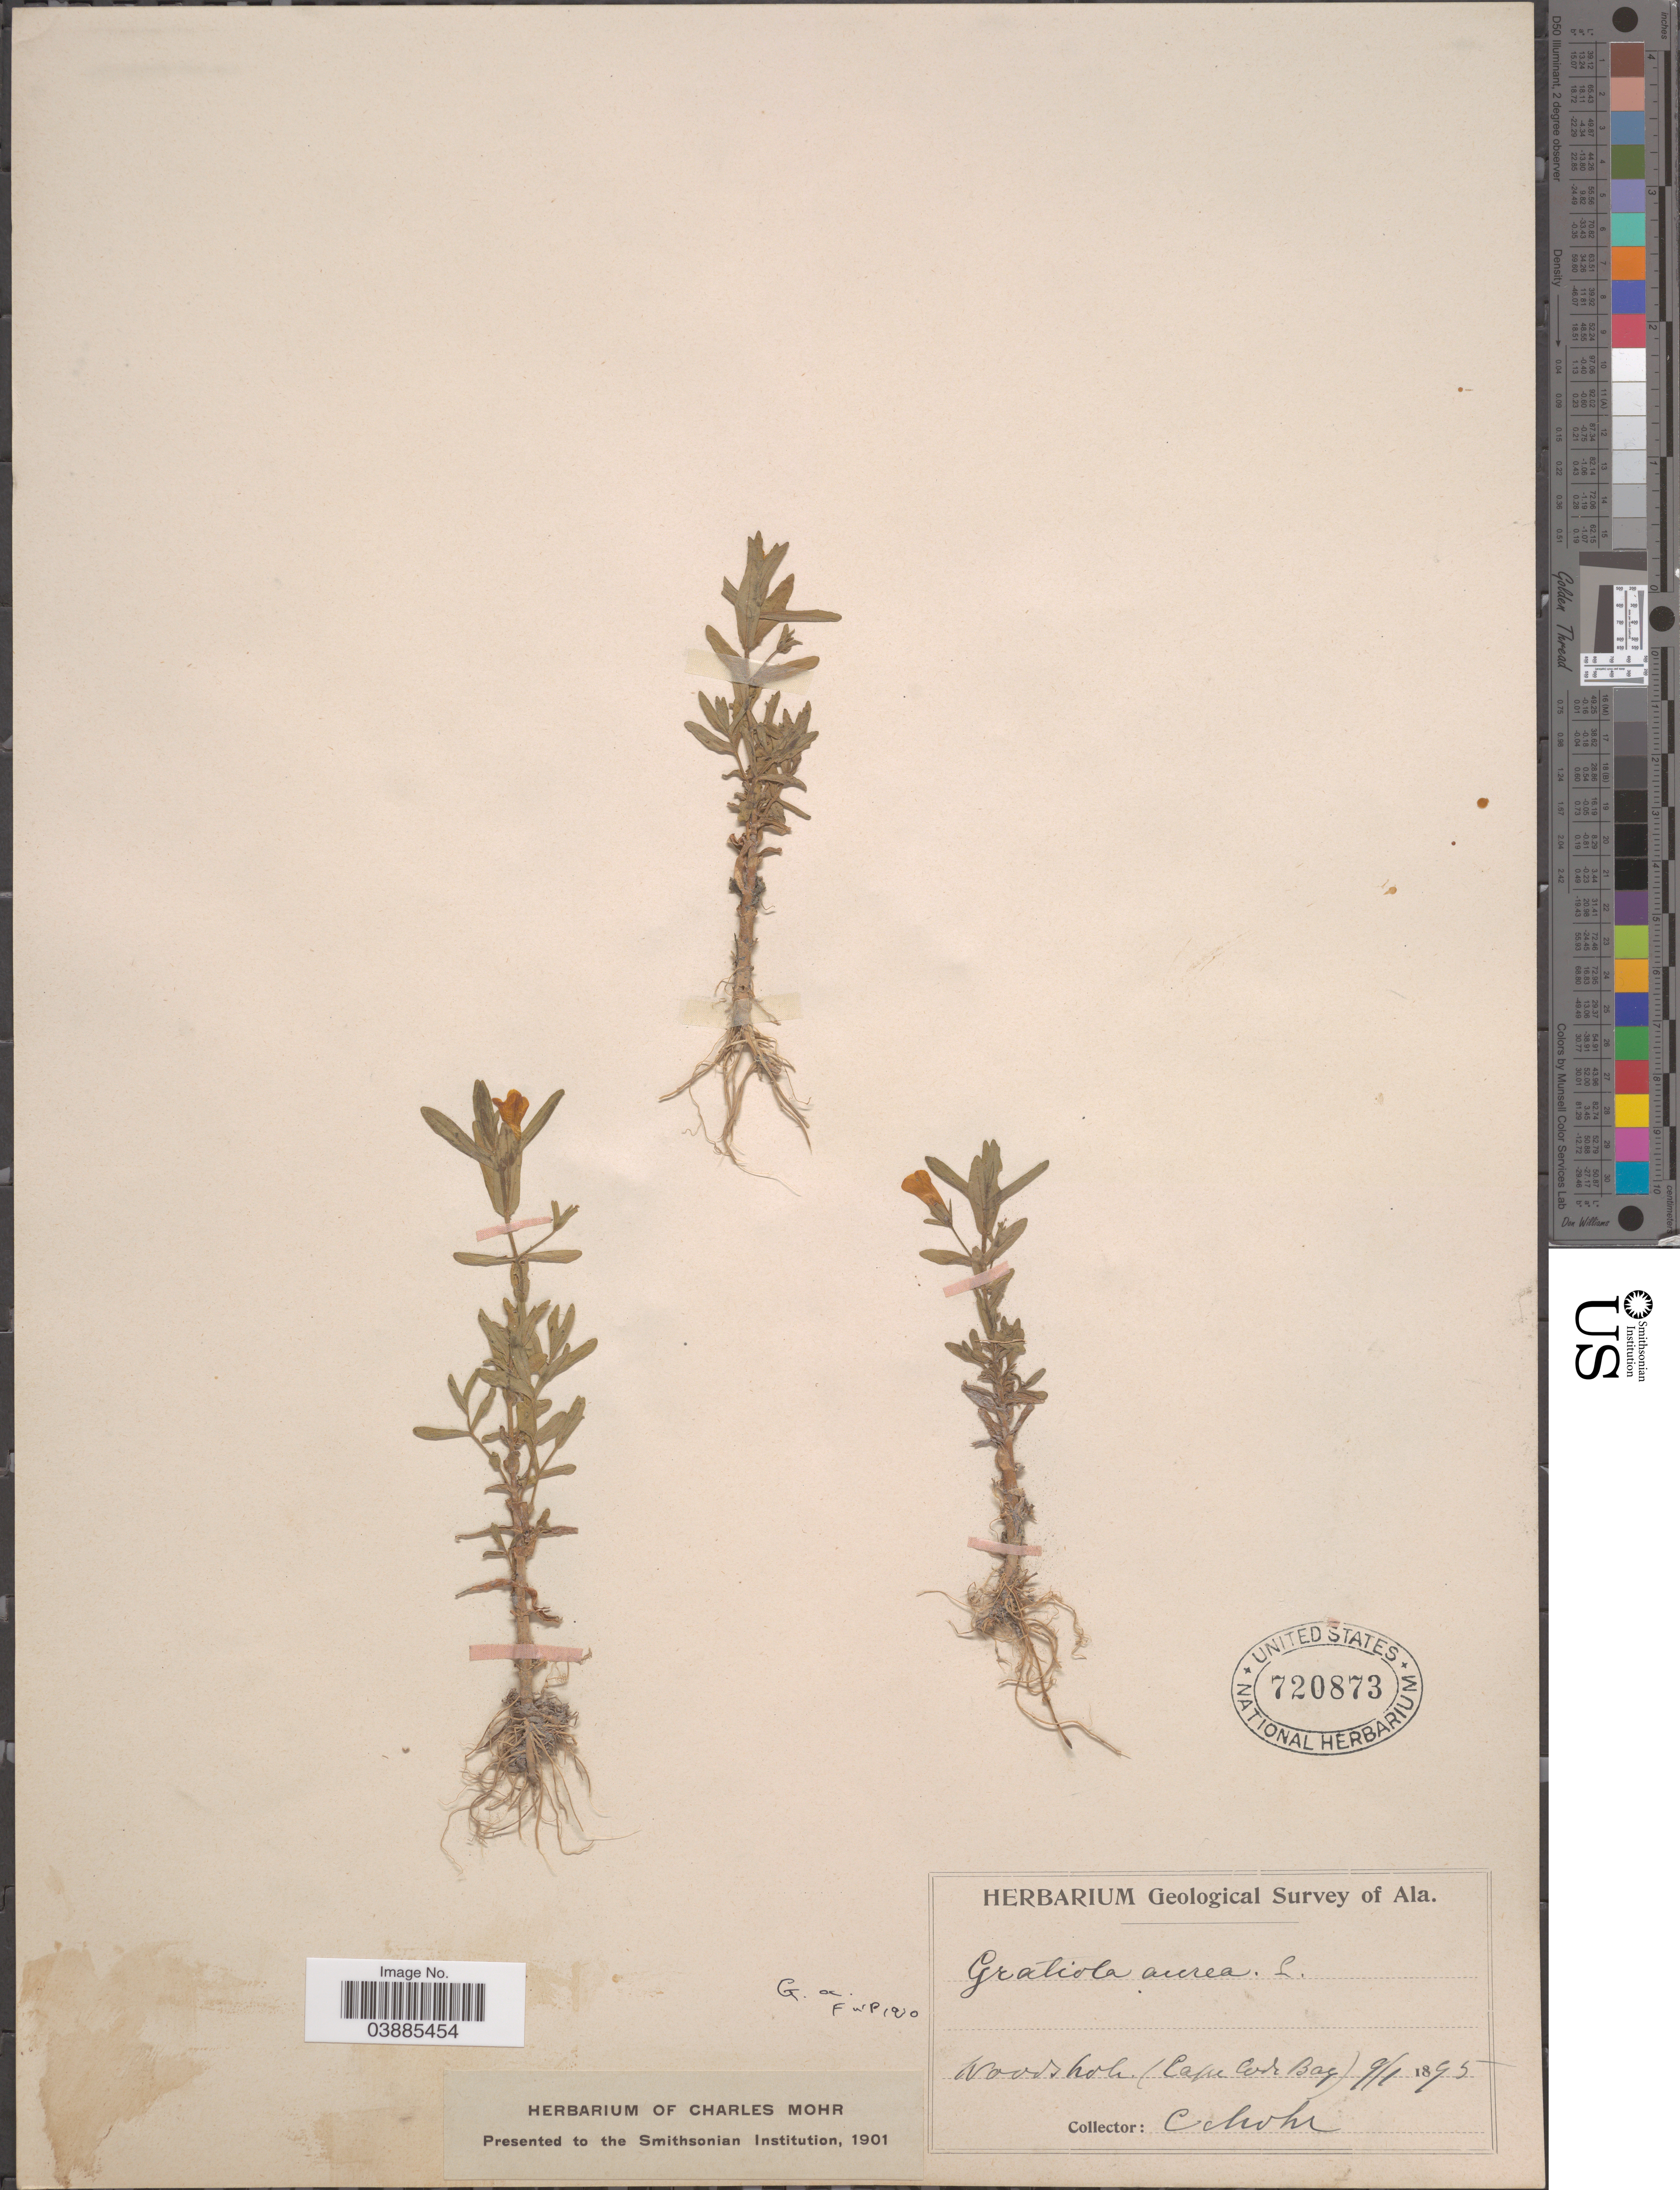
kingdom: Plantae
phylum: Tracheophyta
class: Magnoliopsida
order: Lamiales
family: Plantaginaceae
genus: Gratiola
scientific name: Gratiola aurea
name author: Pursh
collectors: C. T. Mohr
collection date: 1895-09-01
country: United States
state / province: Alabama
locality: Cape Code Bay.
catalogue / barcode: US 720873